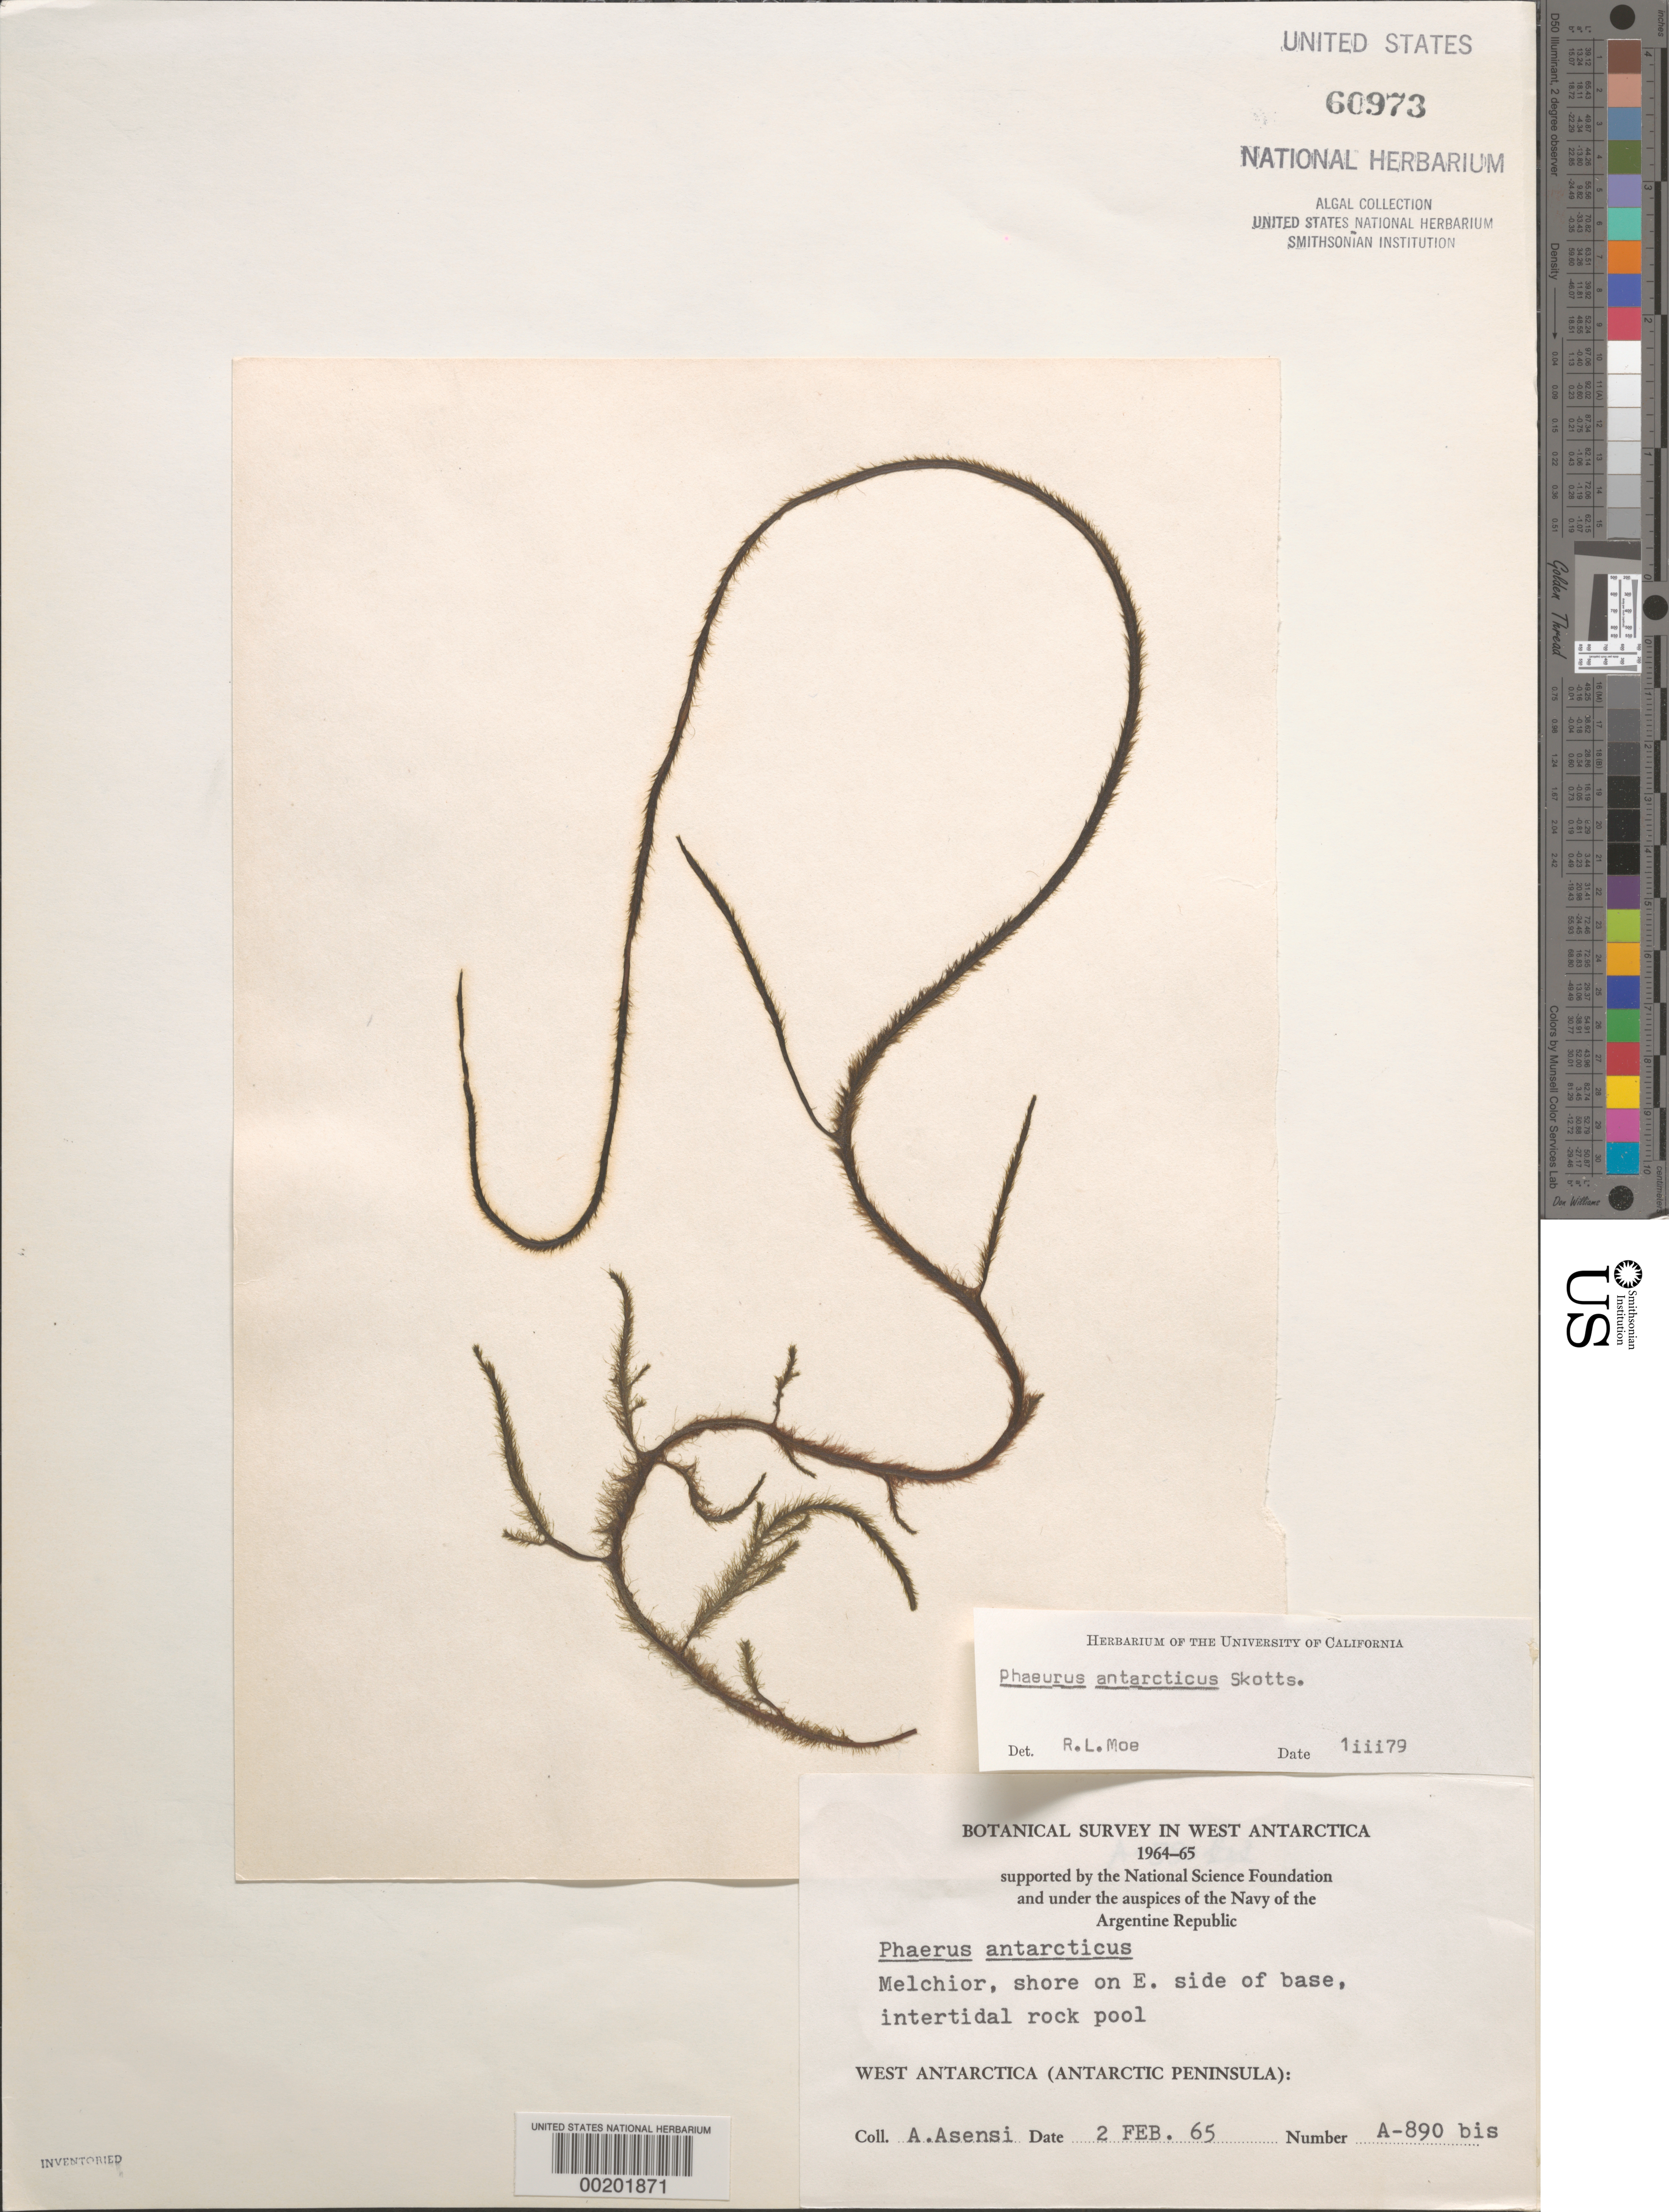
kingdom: Chromista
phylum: Ochrophyta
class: Phaeophyceae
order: Desmarestiales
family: Desmarestiaceae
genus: Phaeurus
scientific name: Phaeurus antarcticus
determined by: Moe, R. L.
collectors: A. Asensi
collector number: A-890 Bis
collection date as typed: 02 Feb 1965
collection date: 1965-02-02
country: Antarctica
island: Melchior Islands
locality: East side of base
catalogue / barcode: US 60973